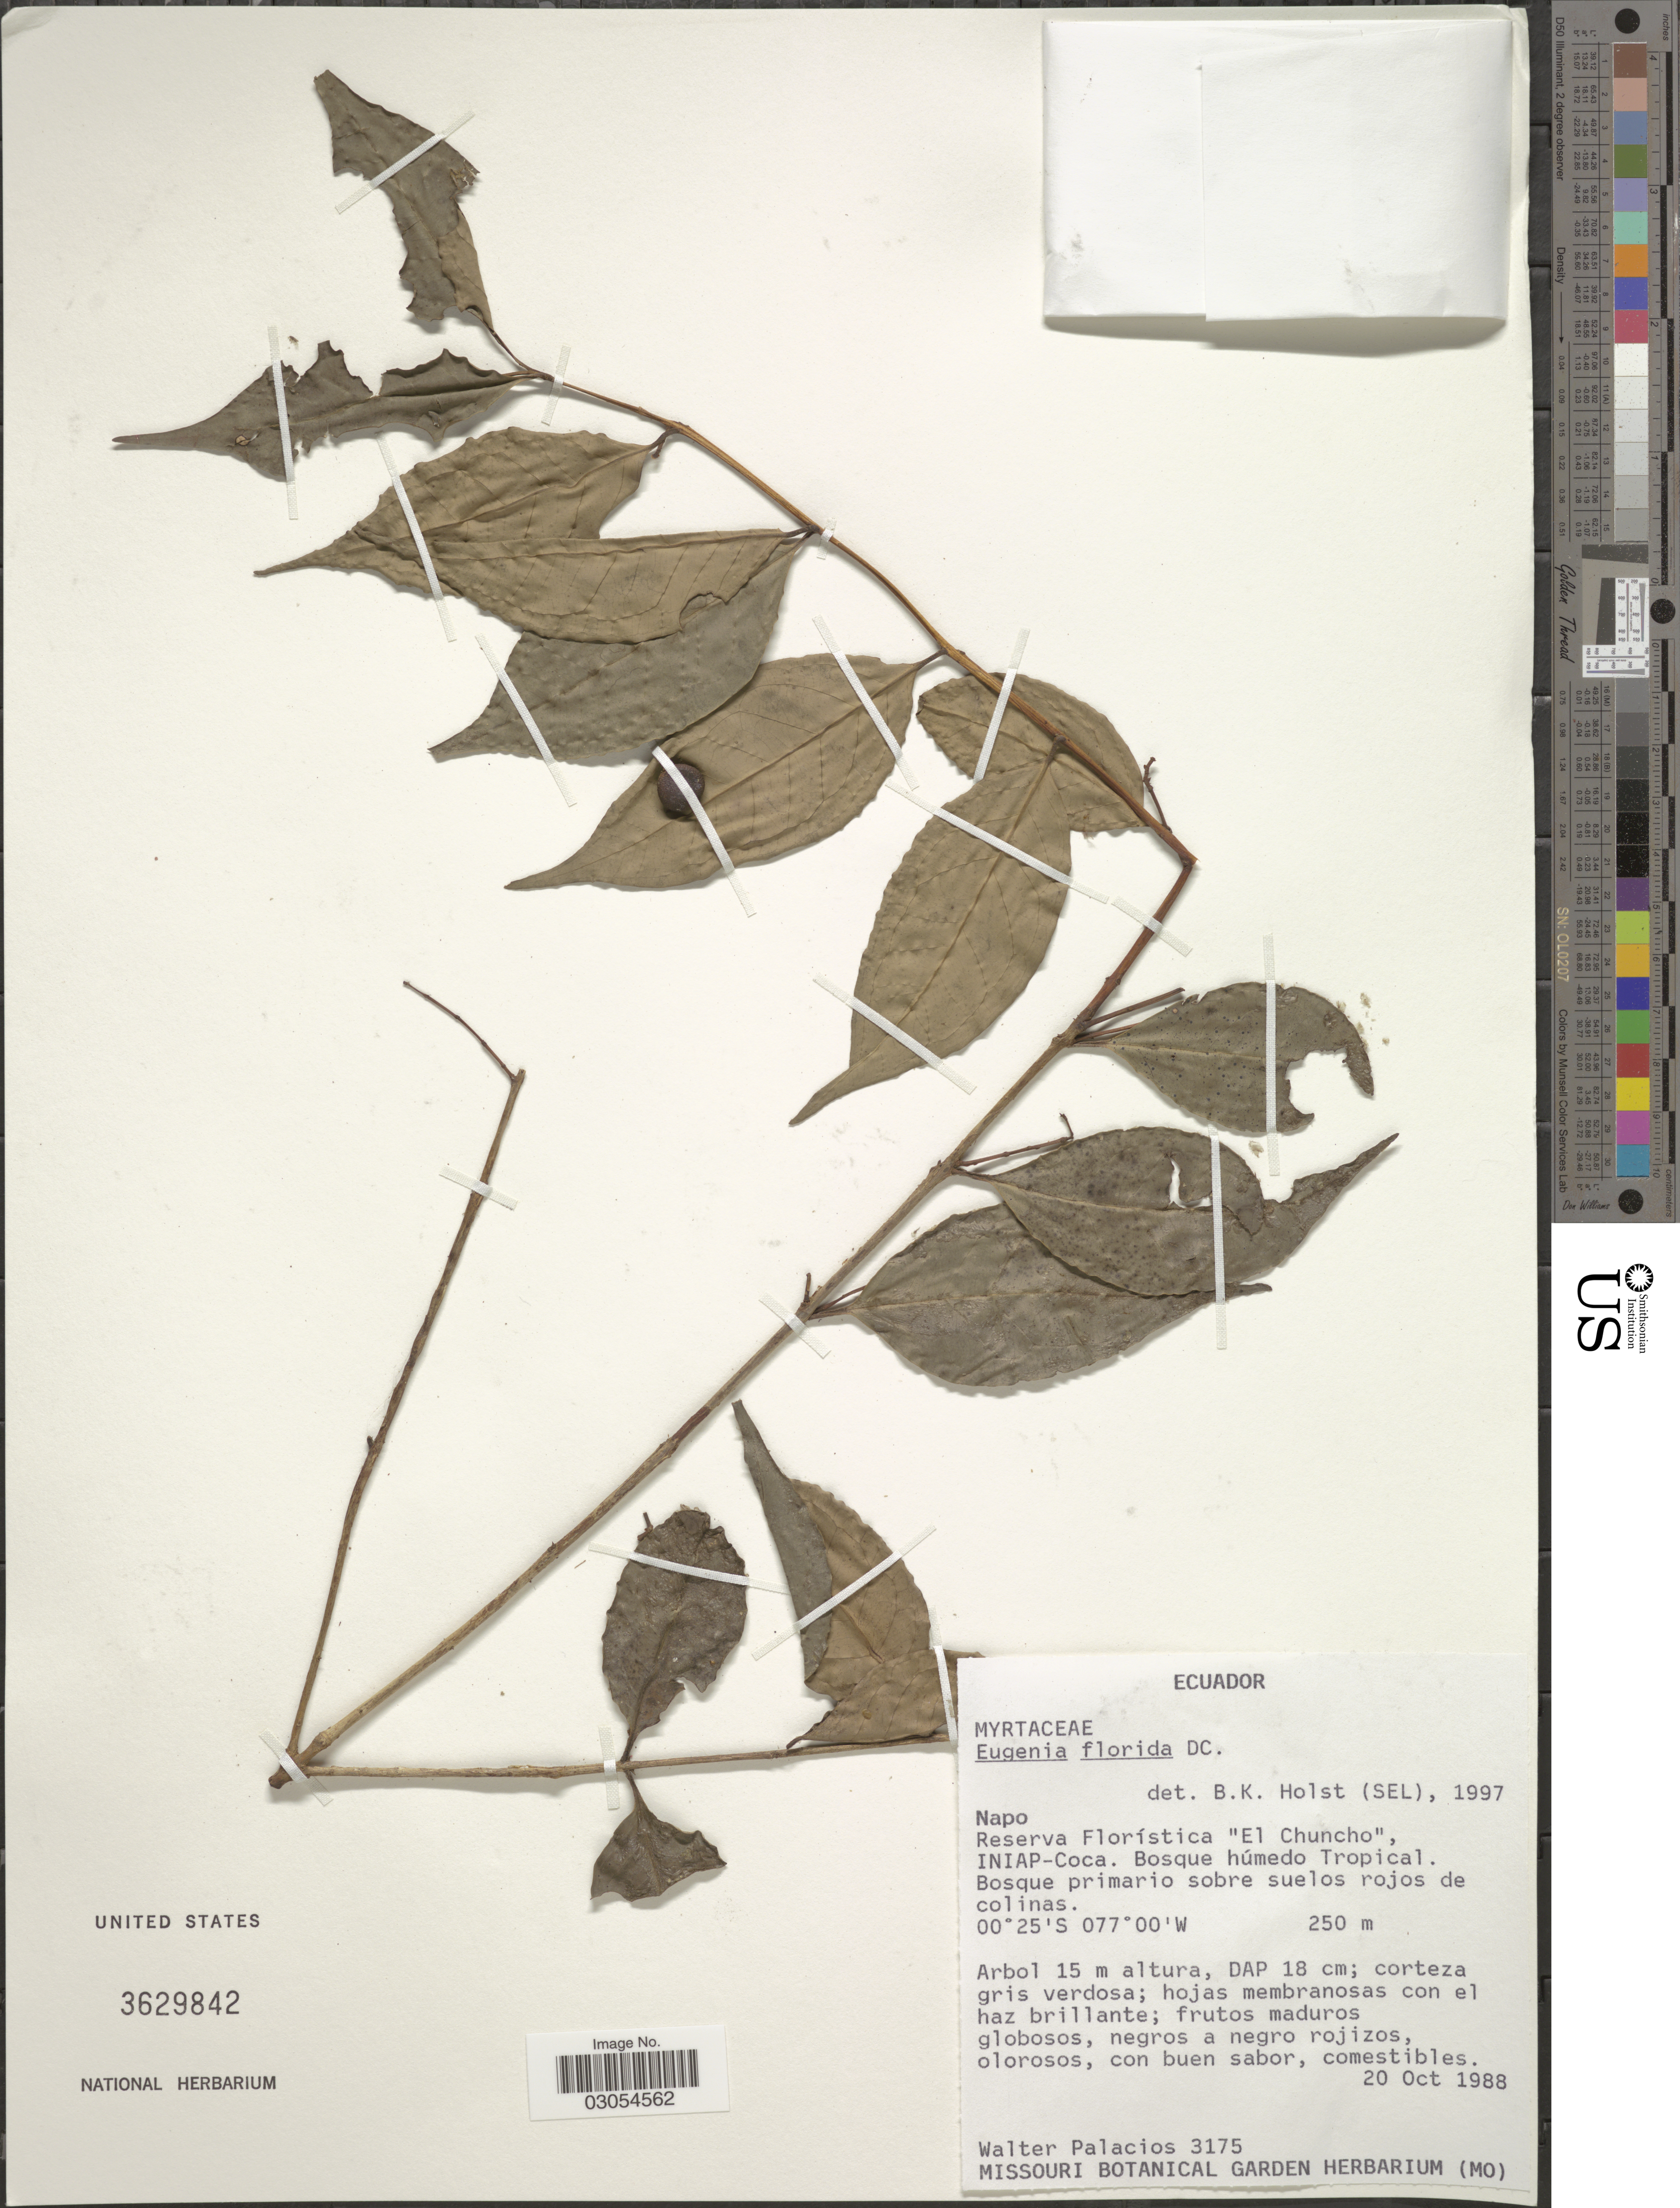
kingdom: Plantae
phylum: Tracheophyta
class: Magnoliopsida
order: Myrtales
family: Myrtaceae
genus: Eugenia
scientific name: Eugenia florida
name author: DC.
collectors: W. Palacios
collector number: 3175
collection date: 1988-10-20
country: Ecuador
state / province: Napo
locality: Reserva Florística "El Chuncho", INIAP-Coca.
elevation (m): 250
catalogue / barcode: US 3629842